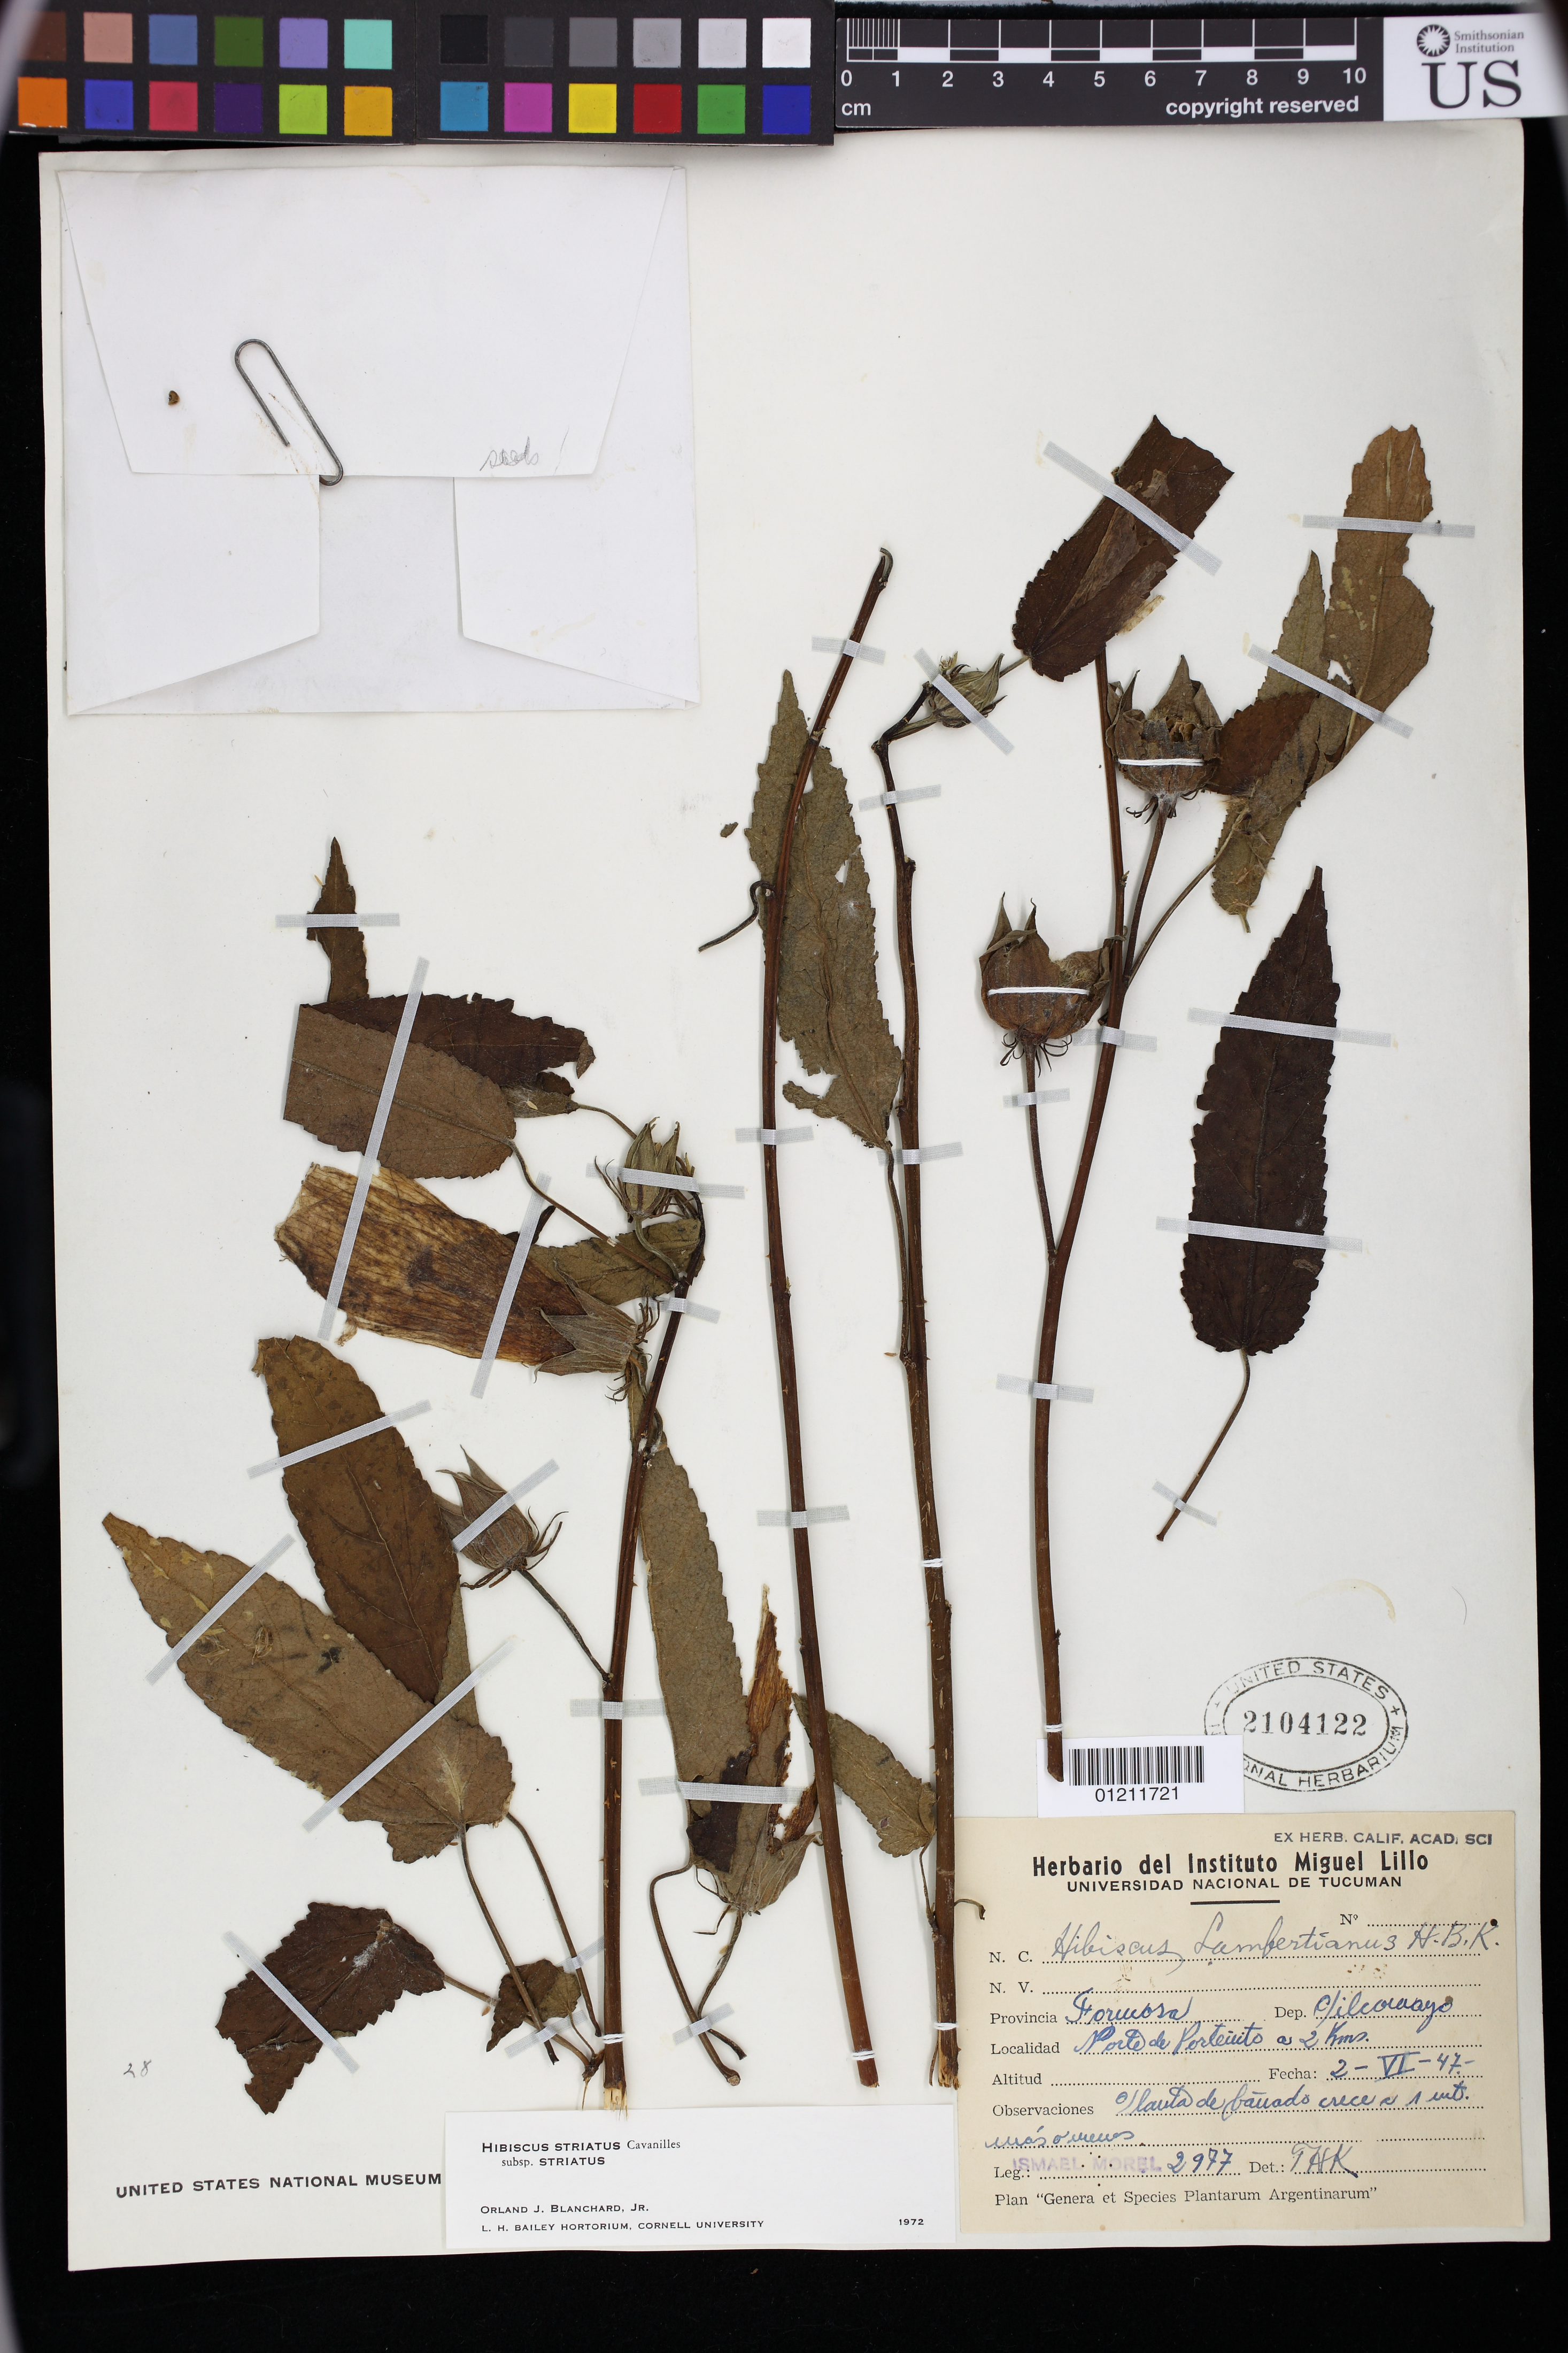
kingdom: Plantae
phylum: Tracheophyta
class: Magnoliopsida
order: Malvales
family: Malvaceae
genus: Hibiscus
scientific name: Hibiscus striatus subsp. striatus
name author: Cav.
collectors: I. Morel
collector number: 2977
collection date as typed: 06 Feb 1947 or 02 Jun 1947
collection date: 1947-02-06 or 1947-06-02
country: Argentina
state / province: Formosa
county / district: Pilcomayo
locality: Dep. Pilcomayo. Porte de Porteirito a 2 Kms.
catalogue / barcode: US 2104122